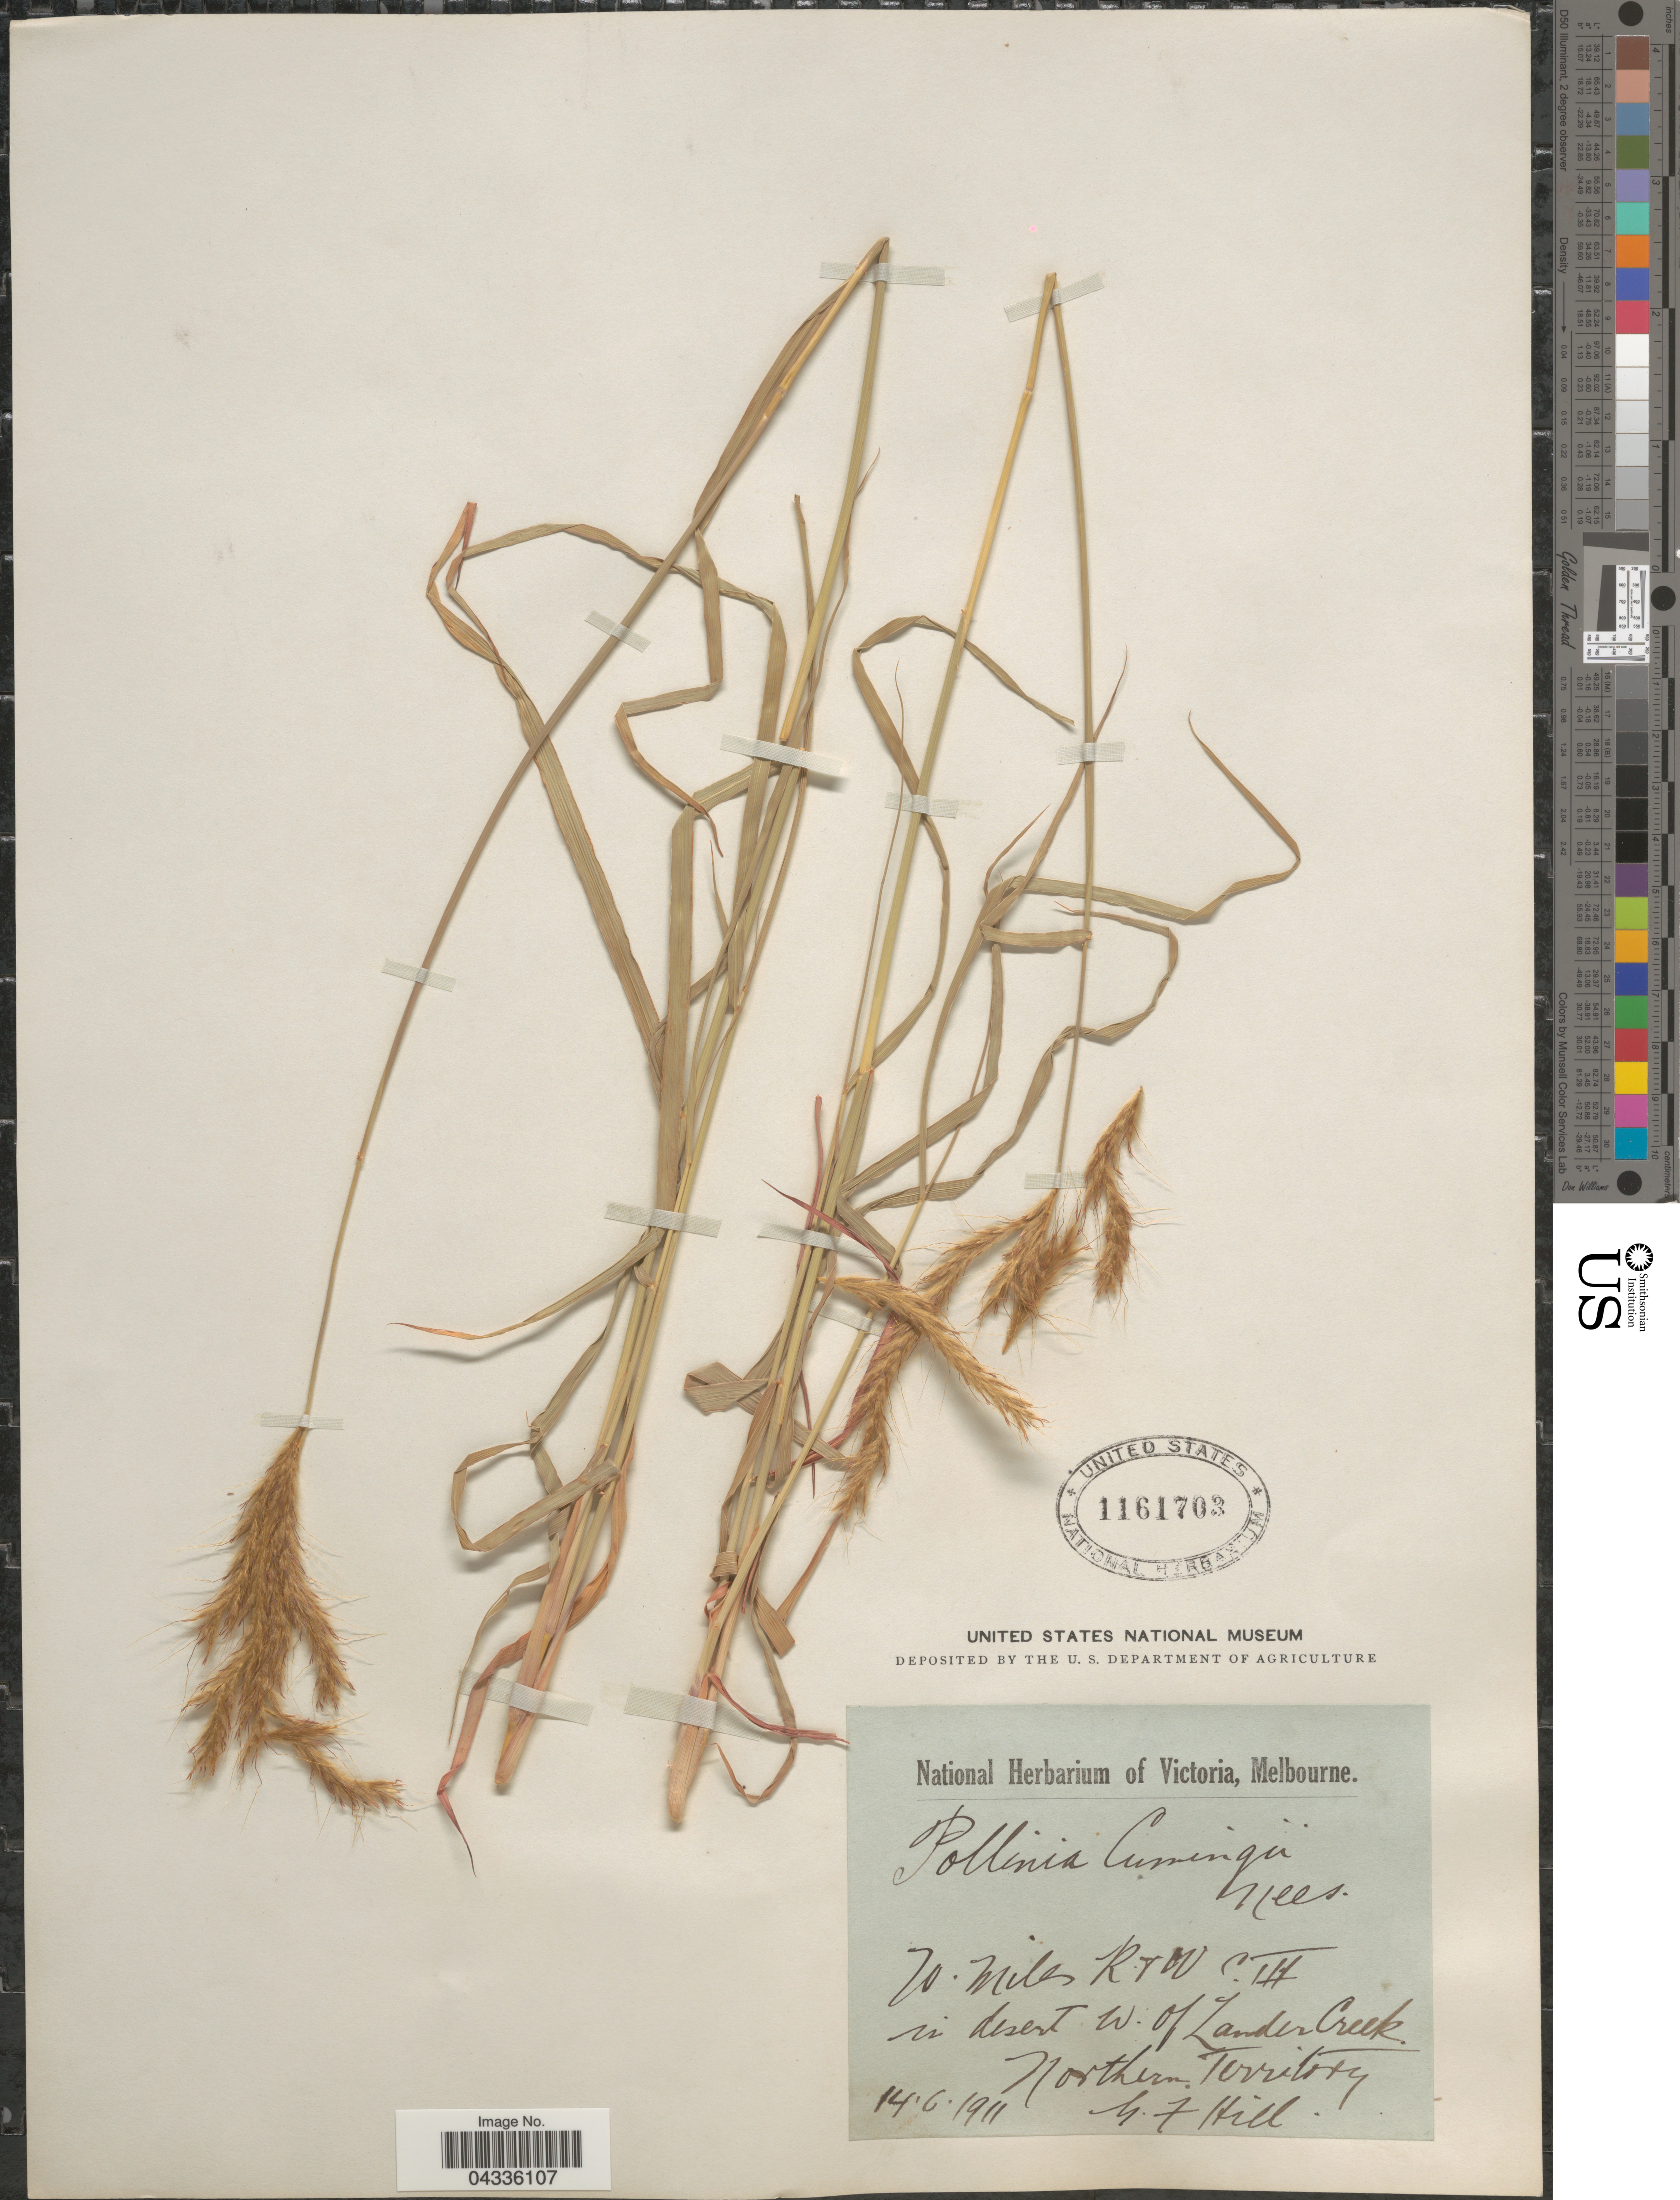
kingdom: Plantae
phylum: Tracheophyta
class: Liliopsida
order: Poales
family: Poaceae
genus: Eulalia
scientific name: Eulalia aurea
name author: (Bory) Kunth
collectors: G. Hill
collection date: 1911-06-14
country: Australia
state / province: Northern Territory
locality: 20 miles R & W C. III. in desert W. of Lander Creek.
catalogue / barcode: US 1161703